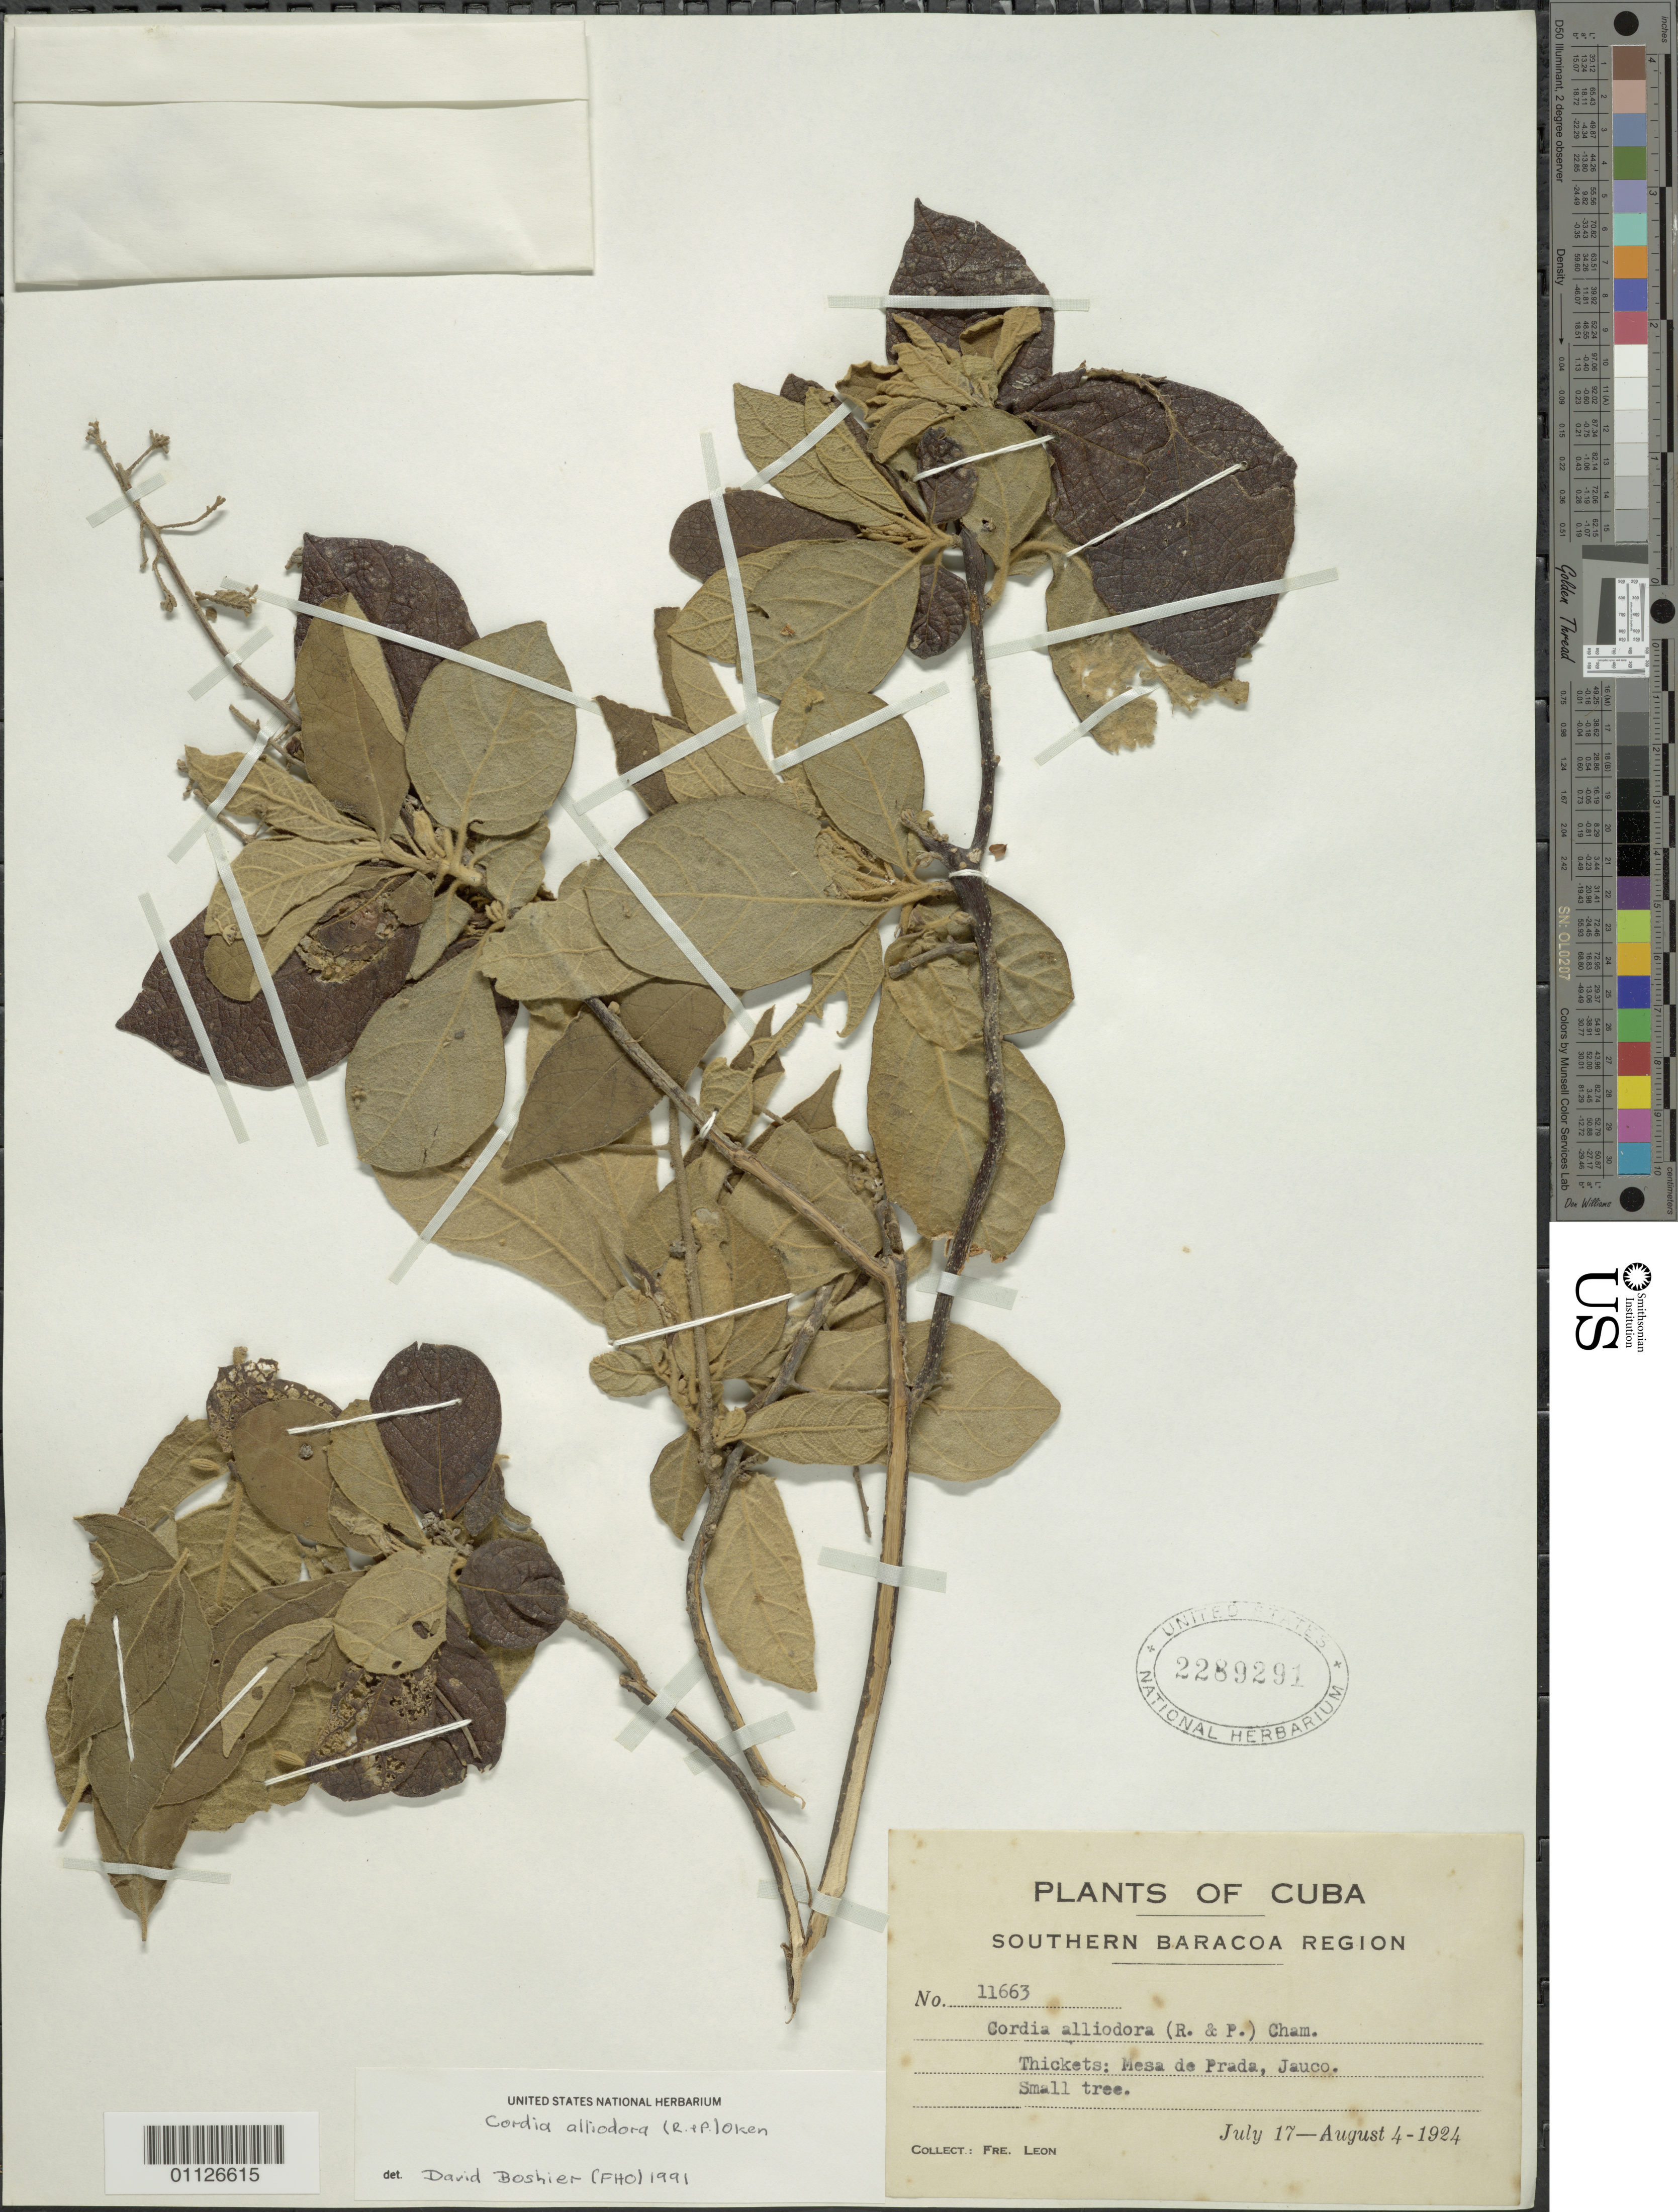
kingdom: Plantae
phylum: Tracheophyta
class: Magnoliopsida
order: Boraginales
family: Cordiaceae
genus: Cordia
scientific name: Cordia alliodora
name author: (Ruiz & Pav.) Oken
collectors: Bro. León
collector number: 11663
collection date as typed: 17 Jul 1924 to 04 Aug 1924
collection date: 1924-07-17/1924-08-04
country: Cuba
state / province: Guantánamo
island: Cuba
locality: S Baracoa Region: Mesa de Prada, Jauco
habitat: Thickets.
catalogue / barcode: US 2289291